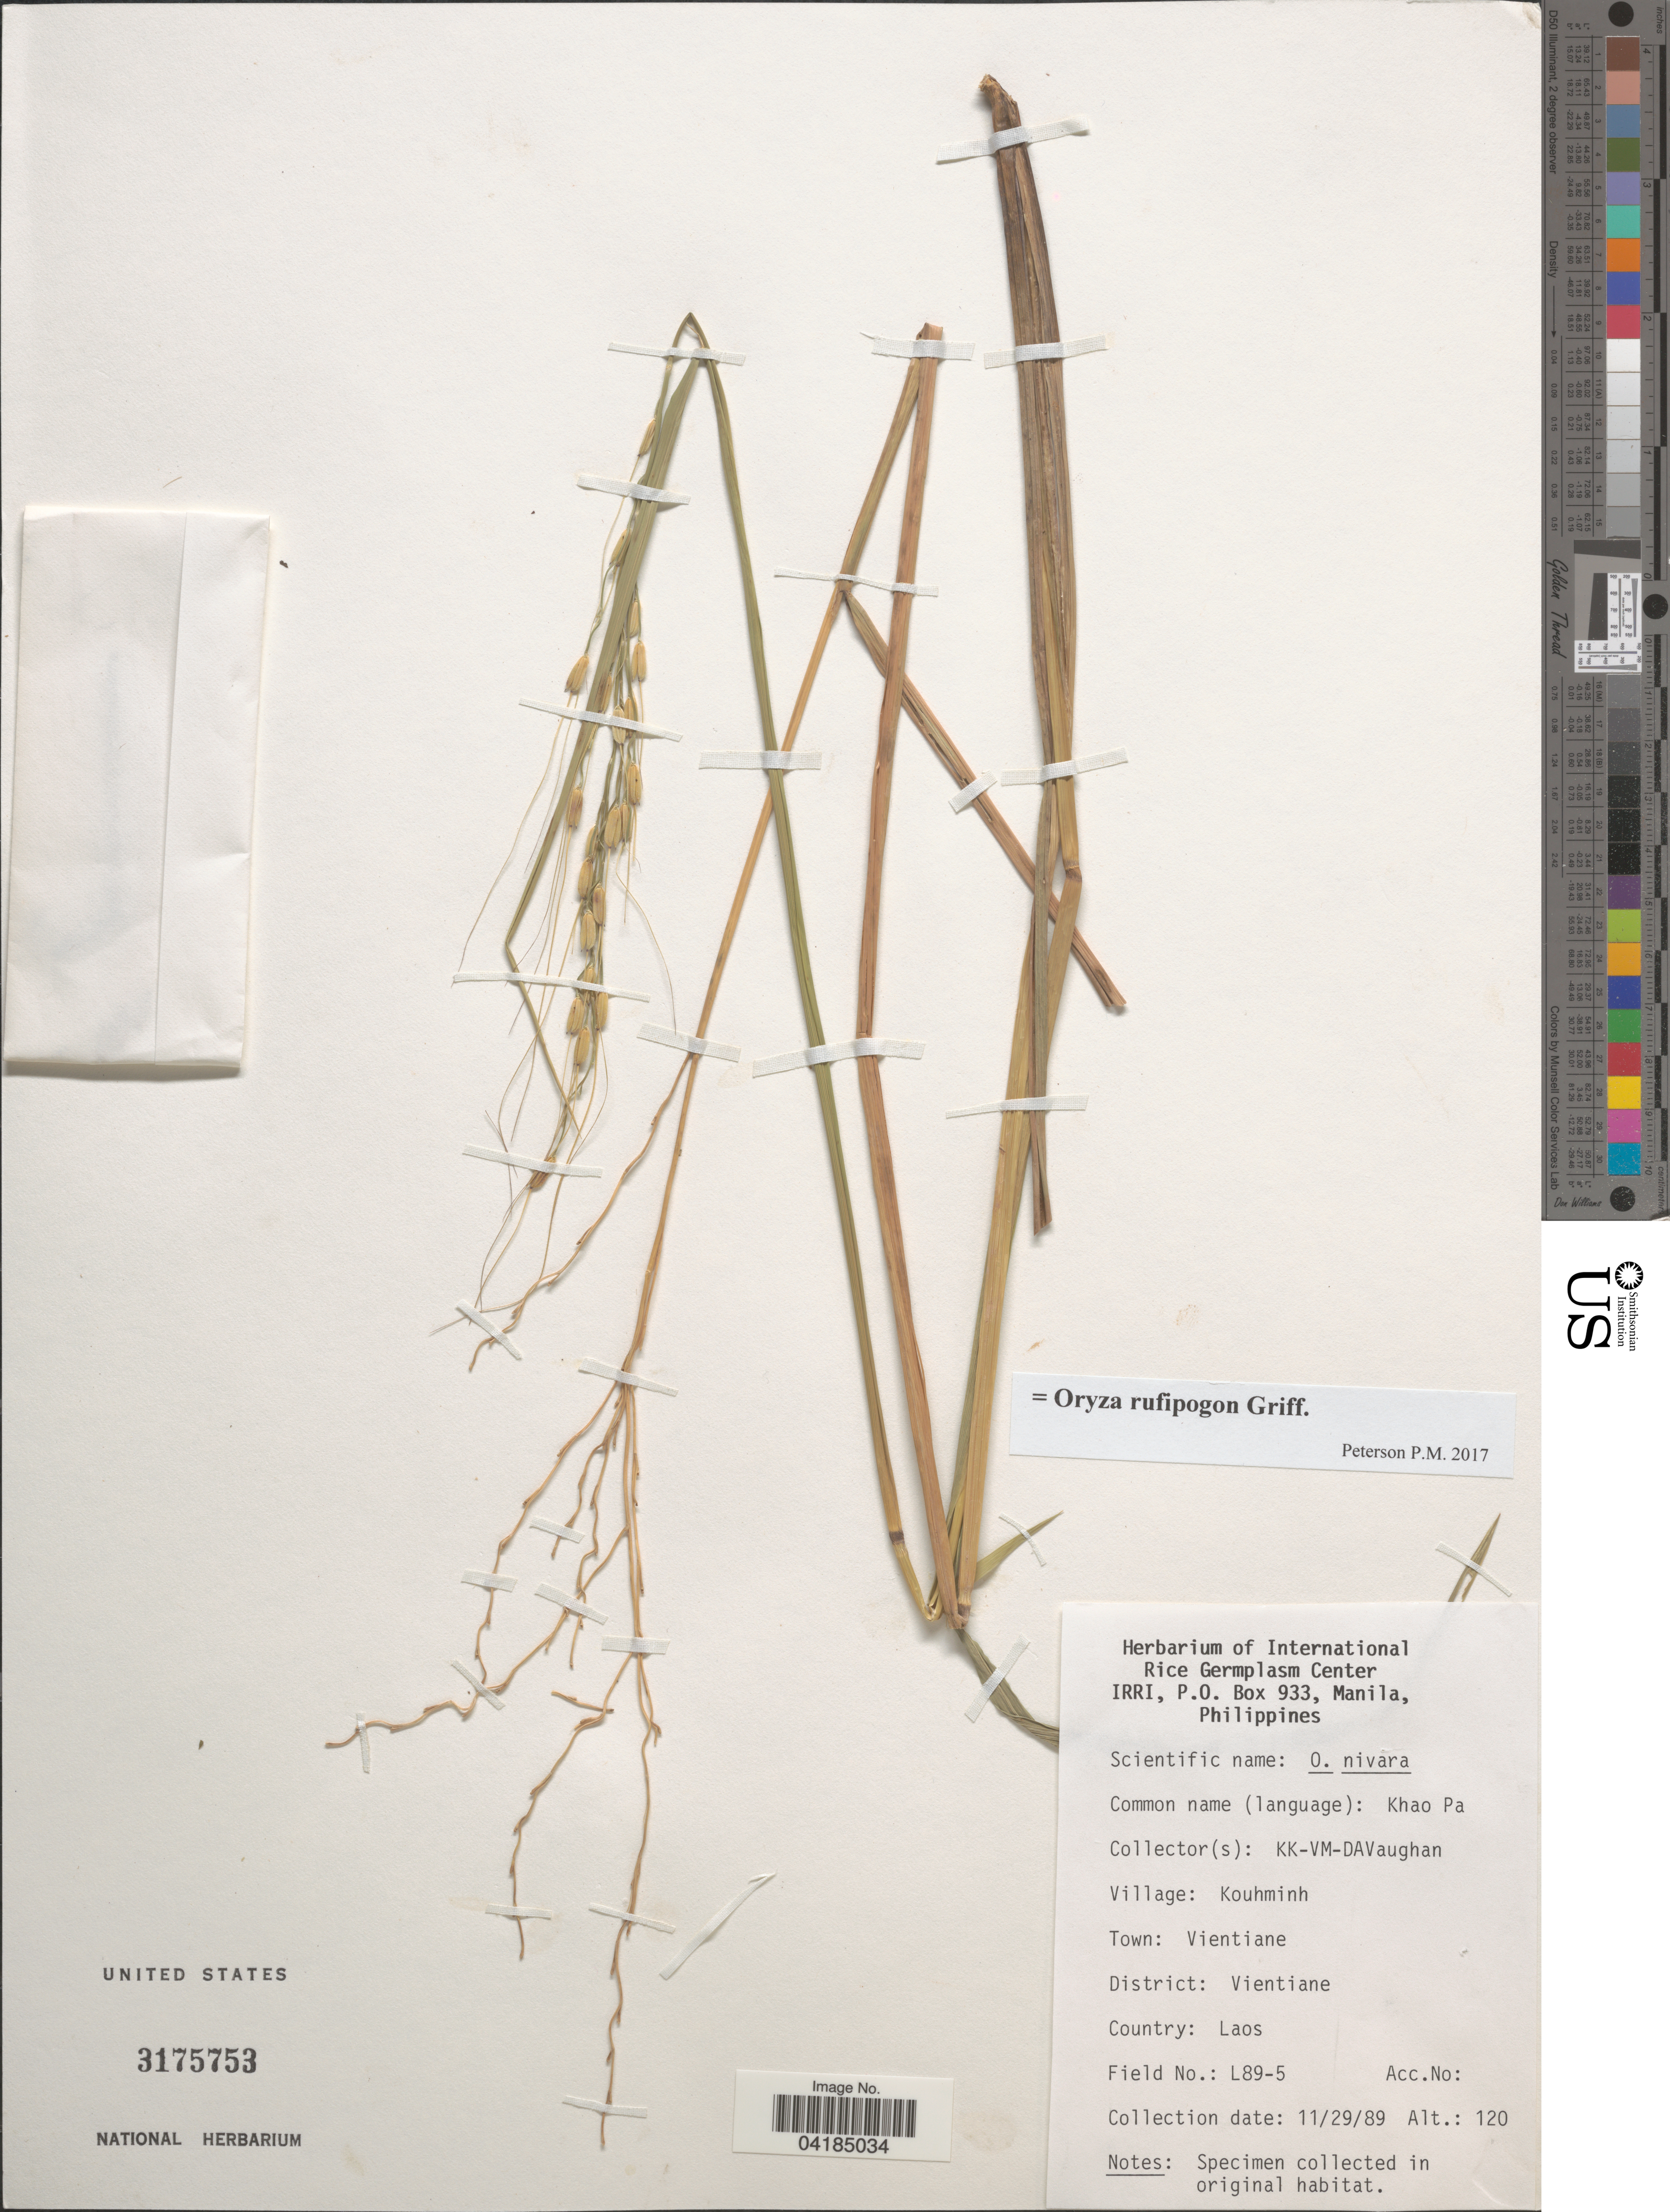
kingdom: Plantae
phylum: Tracheophyta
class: Liliopsida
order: Poales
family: Poaceae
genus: Oryza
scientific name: Oryza rufipogon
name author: Griffith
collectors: K. K., V. M. & D. Vaughan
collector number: L89-5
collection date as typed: Transcribed d/m/y: 29/11/89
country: Laos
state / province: Viangchan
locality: Village: Kouhminh. Town: Vientiane. District: Vientiane.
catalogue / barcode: US 3175753